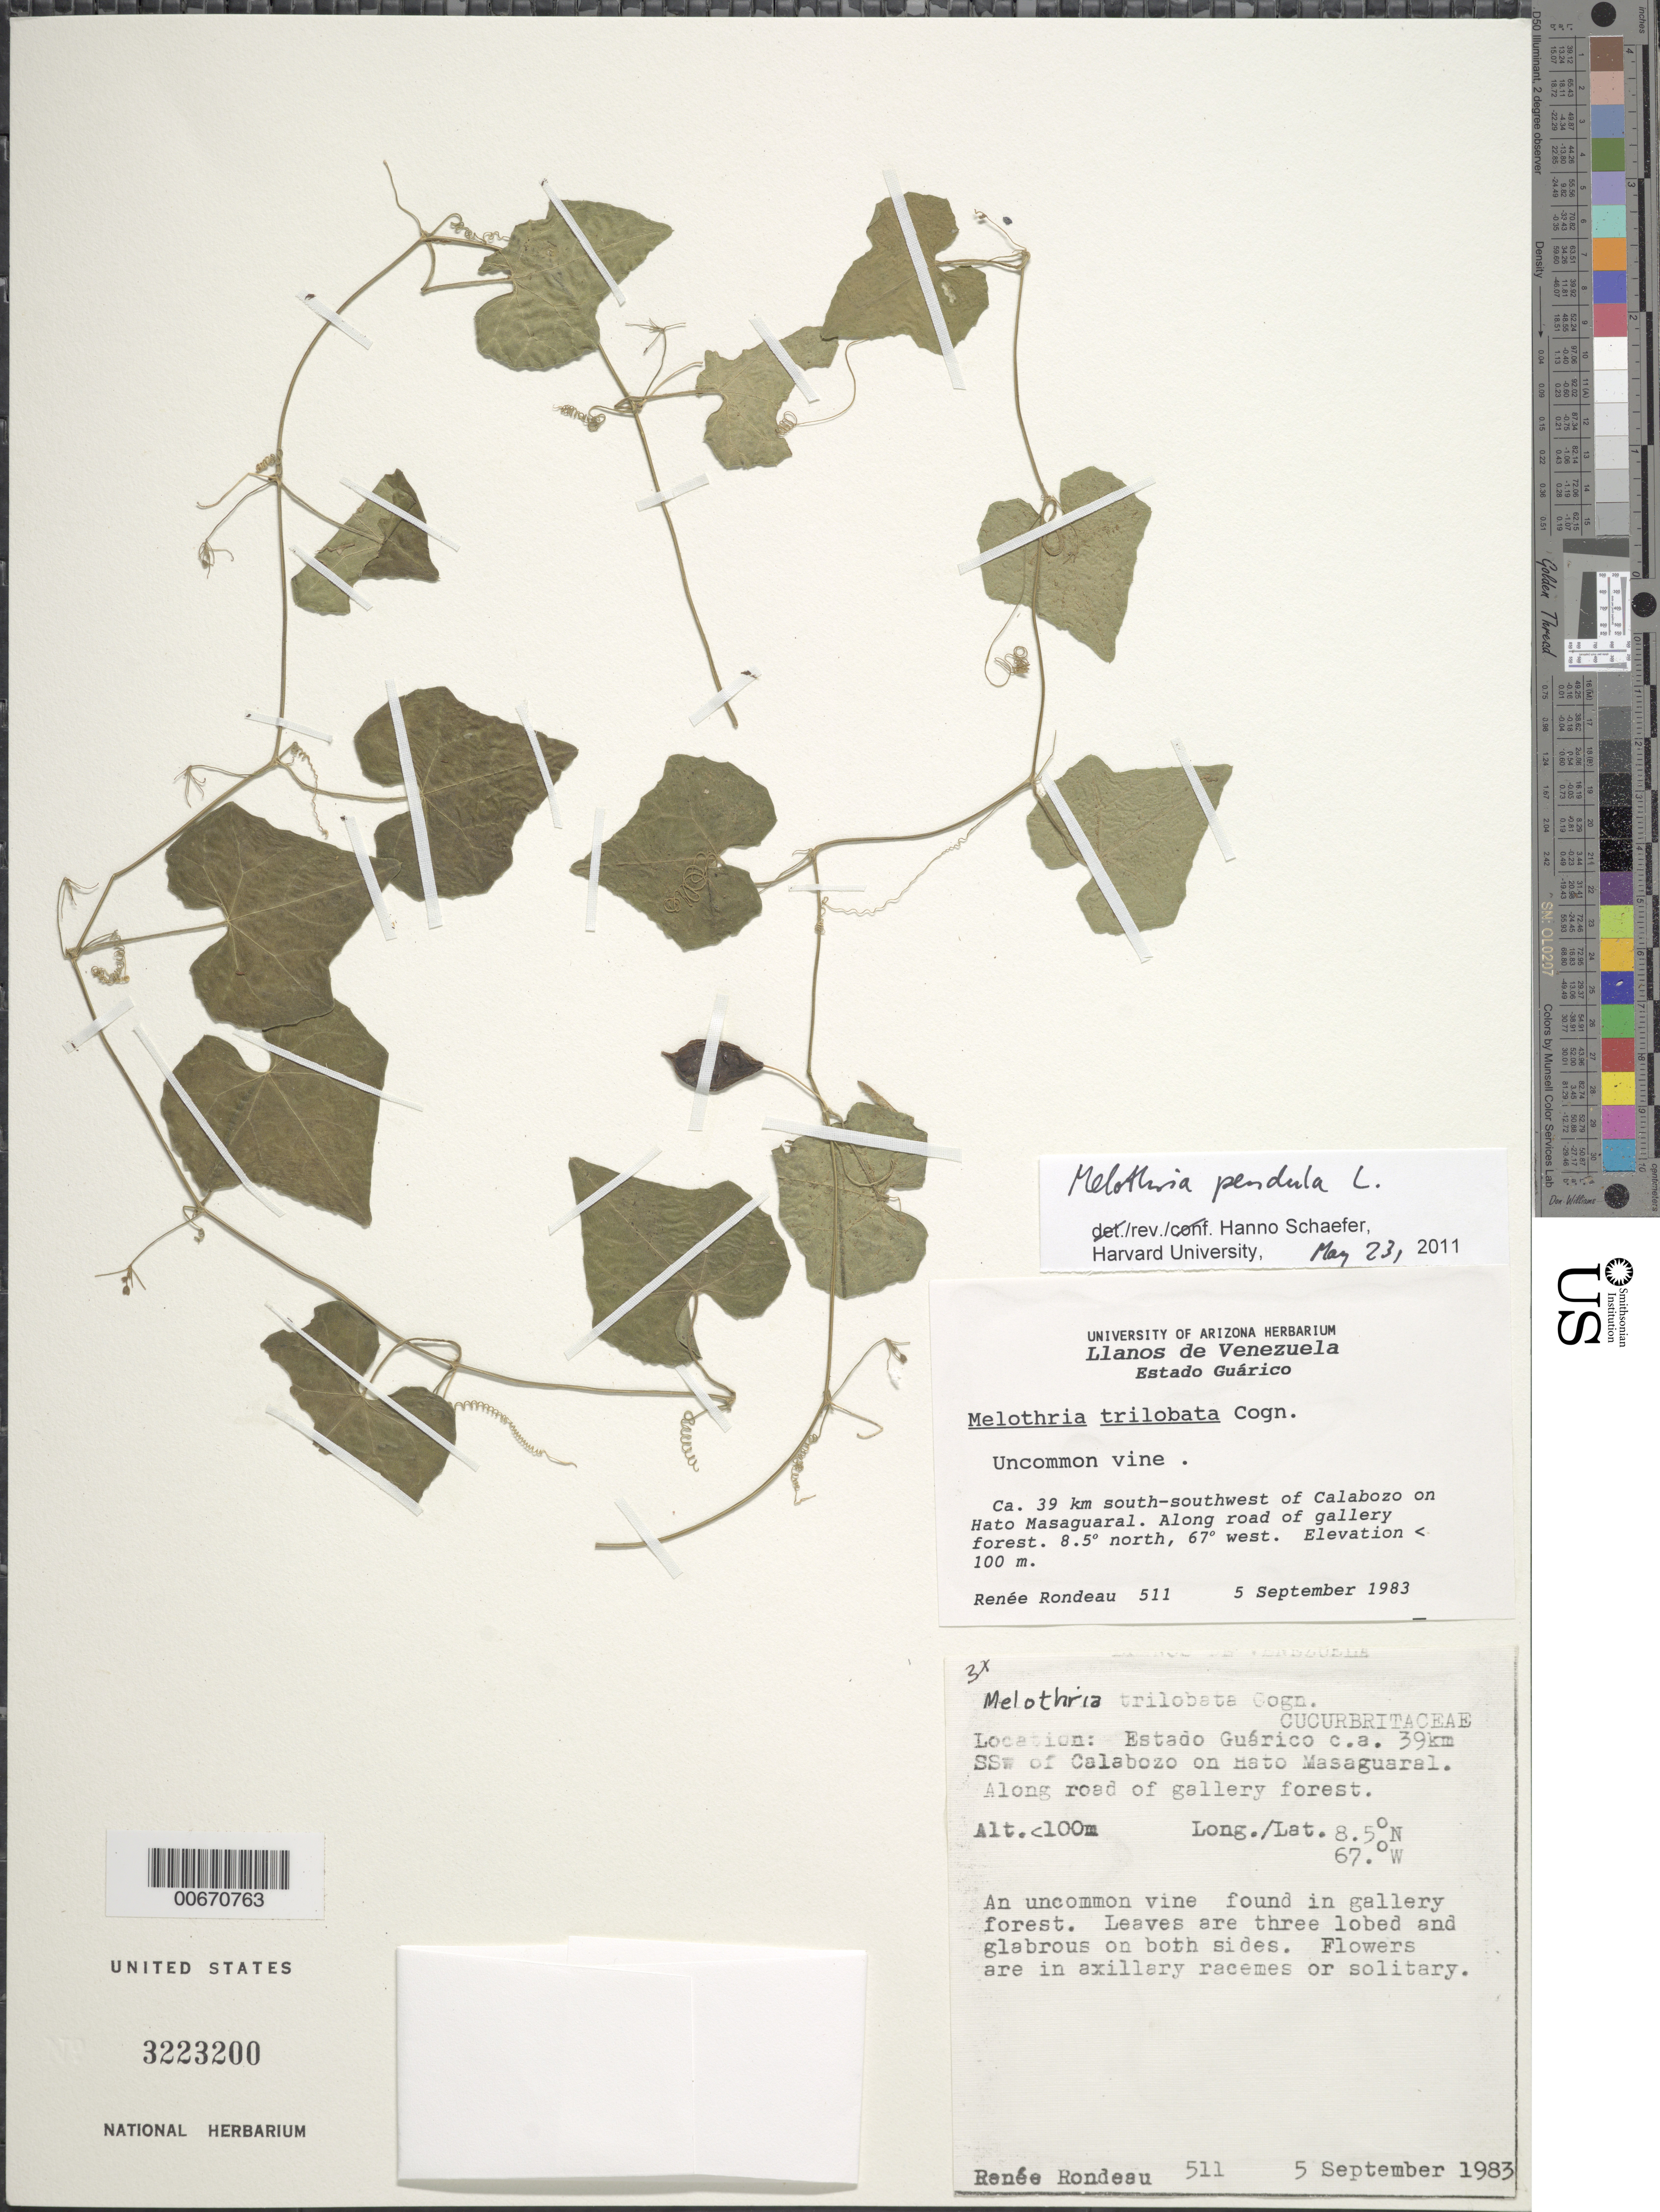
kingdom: Plantae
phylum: Tracheophyta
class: Magnoliopsida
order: Cucurbitales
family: Cucurbitaceae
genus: Melothria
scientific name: Melothria pendula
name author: L.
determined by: Schaefer, Hanno, Harvard University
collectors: R. Rondeau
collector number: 511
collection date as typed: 5-Sep-83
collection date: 1983-09-05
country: Venezuela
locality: Calabozo, 39 km S-SW of, on Hato Masaguaral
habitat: Along road of gallery forest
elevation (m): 100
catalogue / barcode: US 3223200